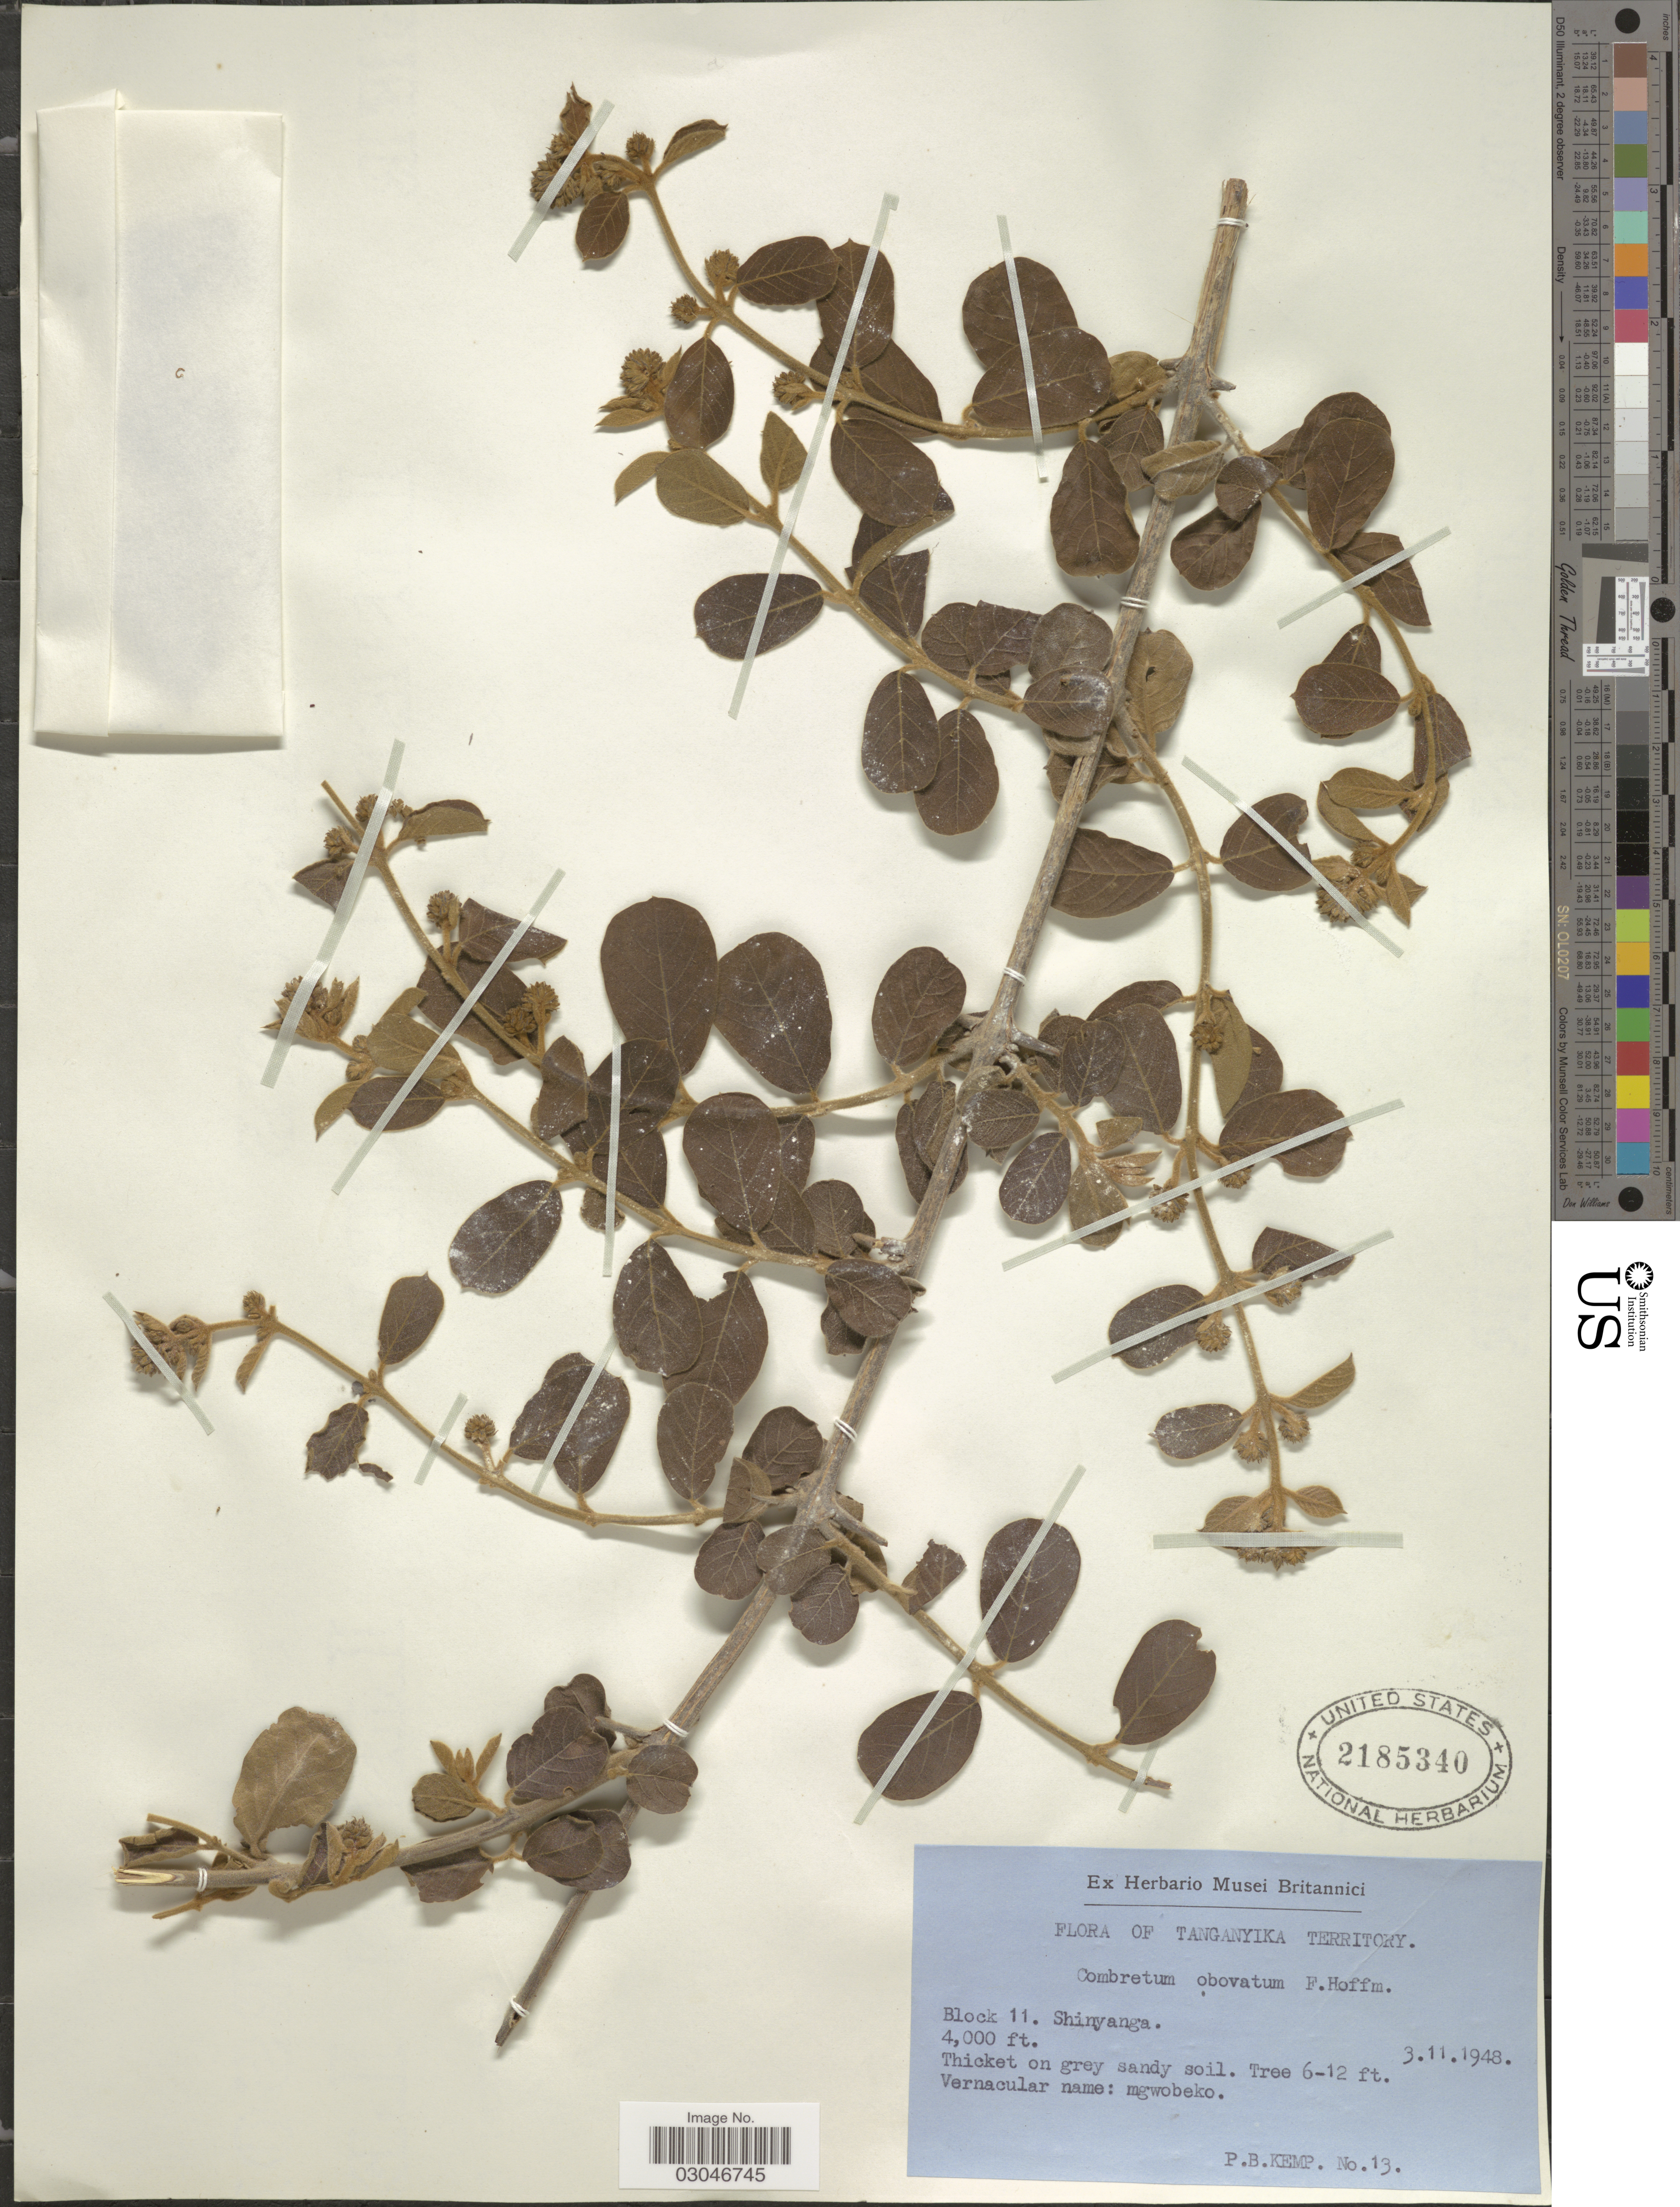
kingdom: Plantae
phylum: Tracheophyta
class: Magnoliopsida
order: Myrtales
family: Combretaceae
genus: Combretum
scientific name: Combretum obovatum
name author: F. Hoffm.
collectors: P. Kemp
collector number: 13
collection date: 1948-11-03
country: Tanzania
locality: Tanganyika Territory. Block 11. Shinyanga.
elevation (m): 1219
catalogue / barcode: US 2185340